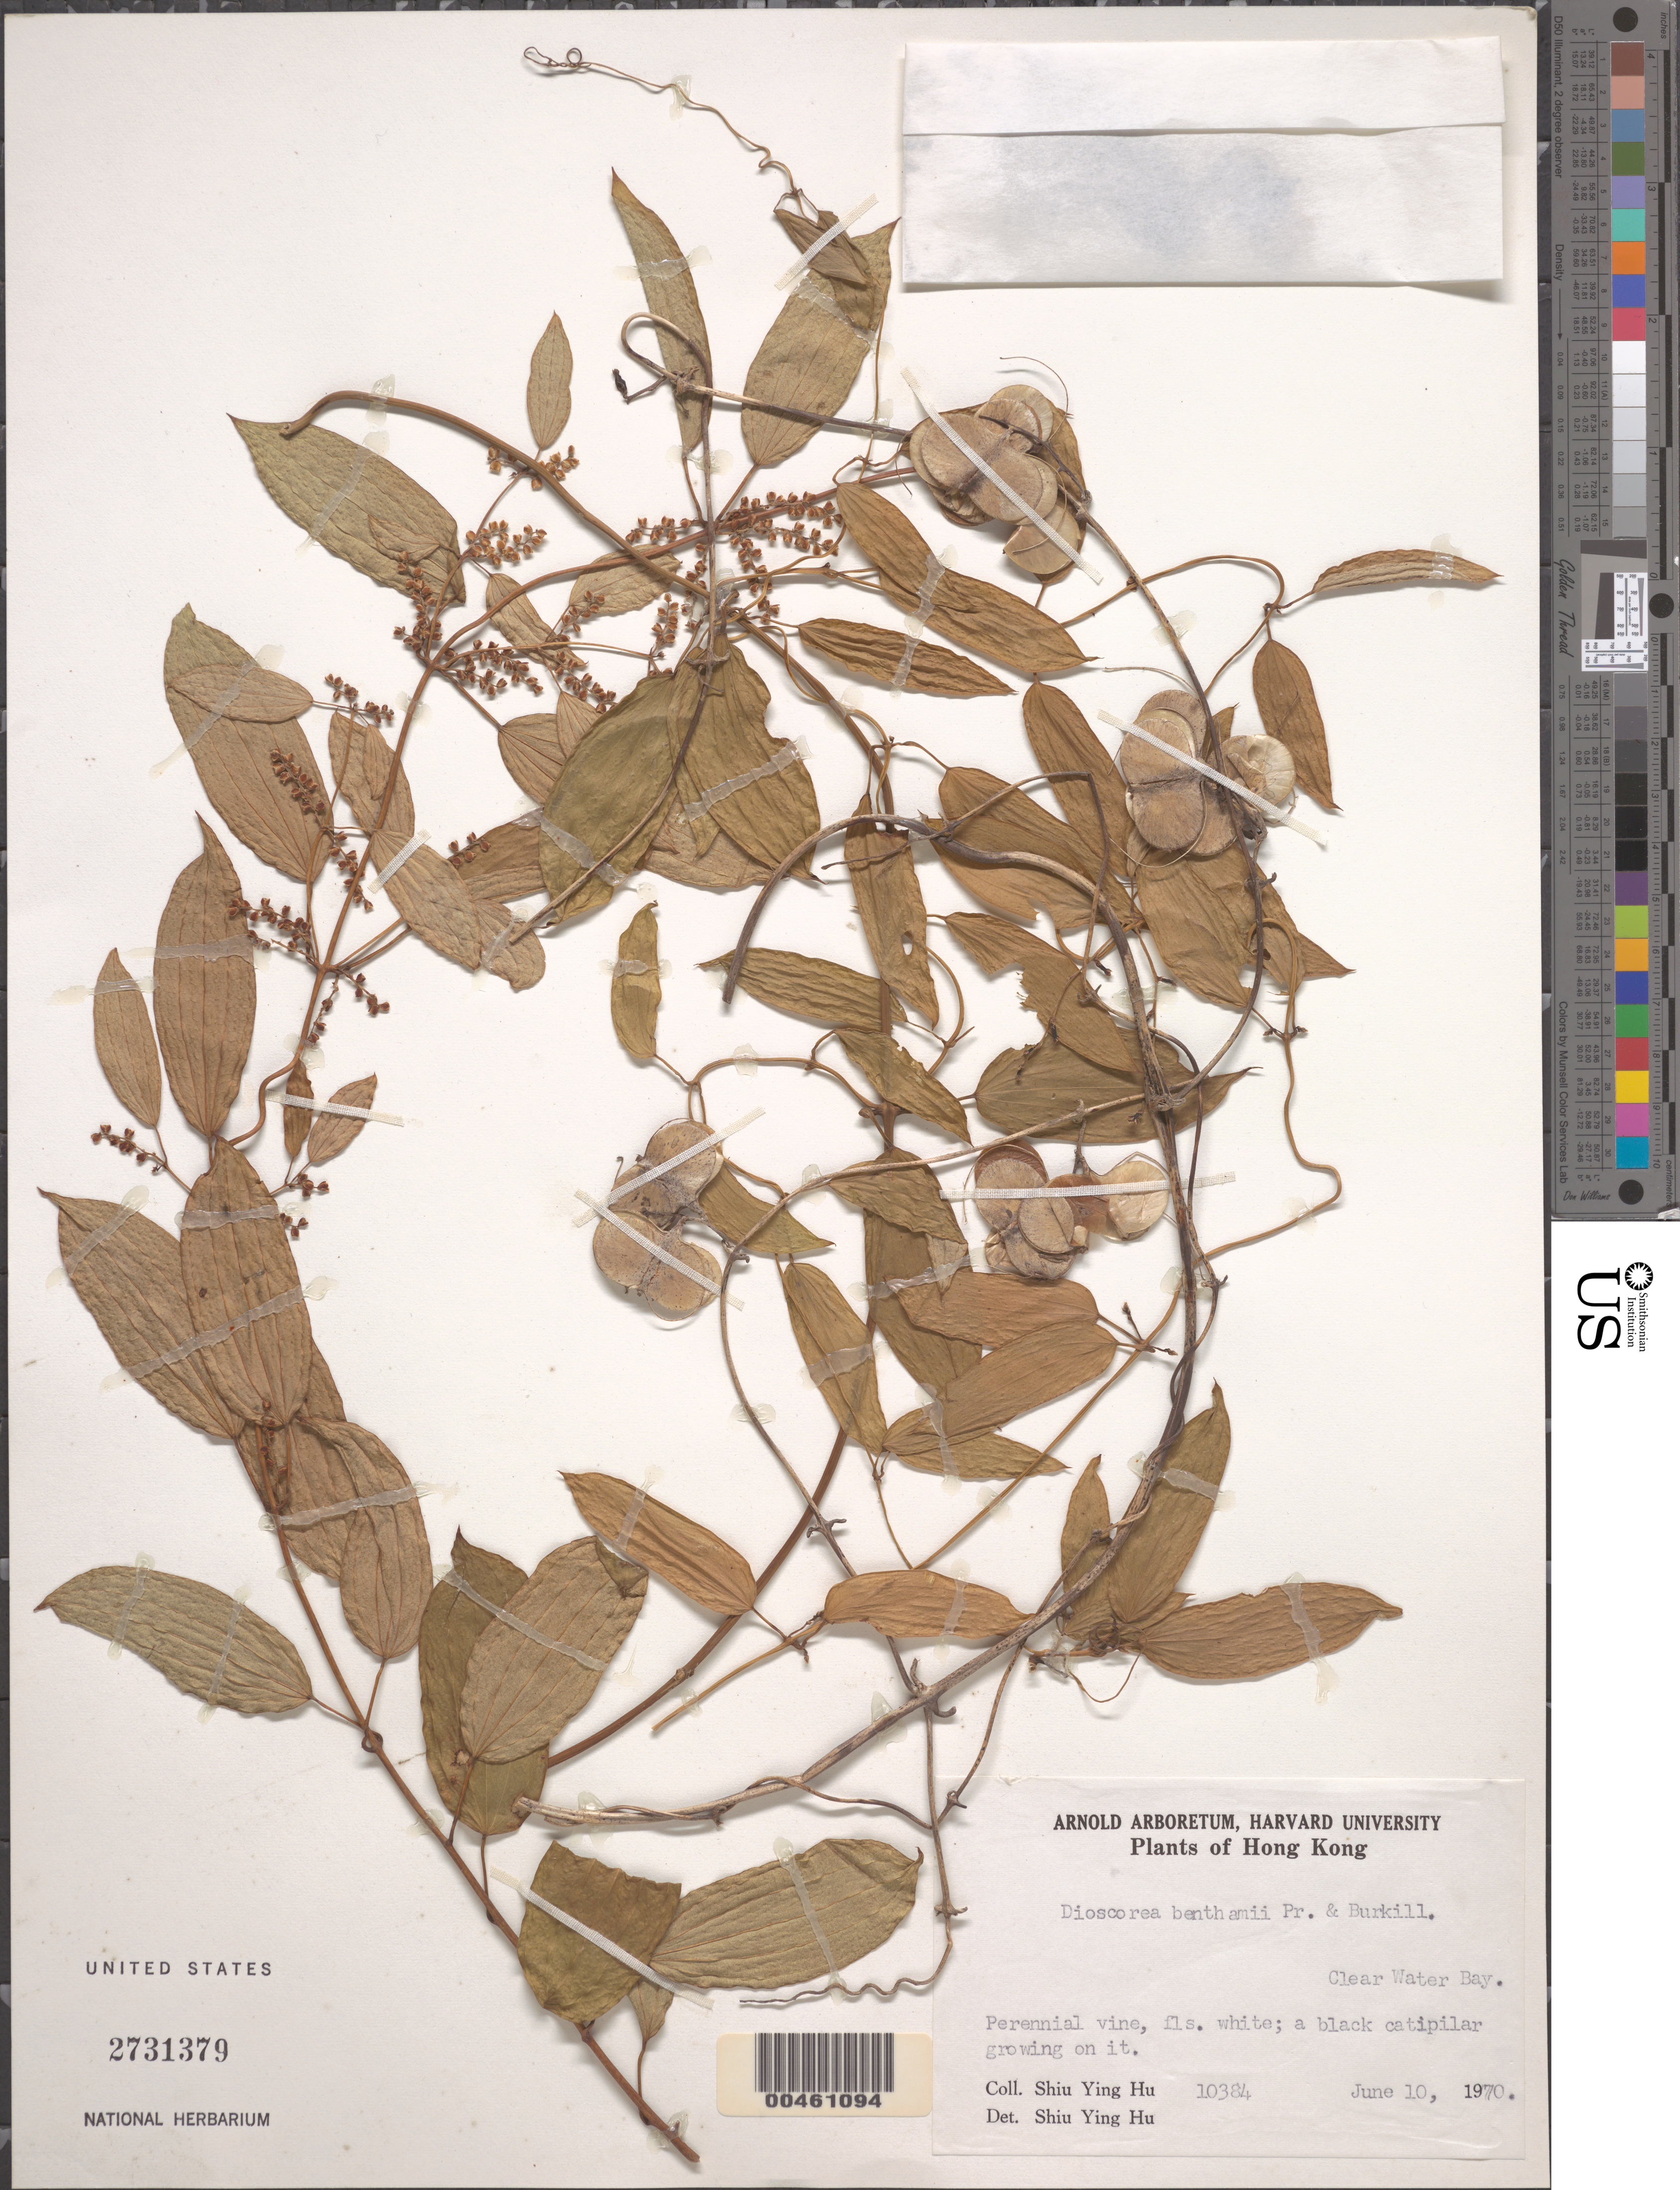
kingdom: Plantae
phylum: Tracheophyta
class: Liliopsida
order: Dioscoreales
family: Dioscoreaceae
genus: Dioscorea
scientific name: Dioscorea benthamii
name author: Prain & Burkill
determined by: Hu, S. Y.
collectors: S. Y. Hu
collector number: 10384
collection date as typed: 10 Jun 1970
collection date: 1970-06-10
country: China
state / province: Hong Kong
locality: Clear Water Bay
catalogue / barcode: US 2731379